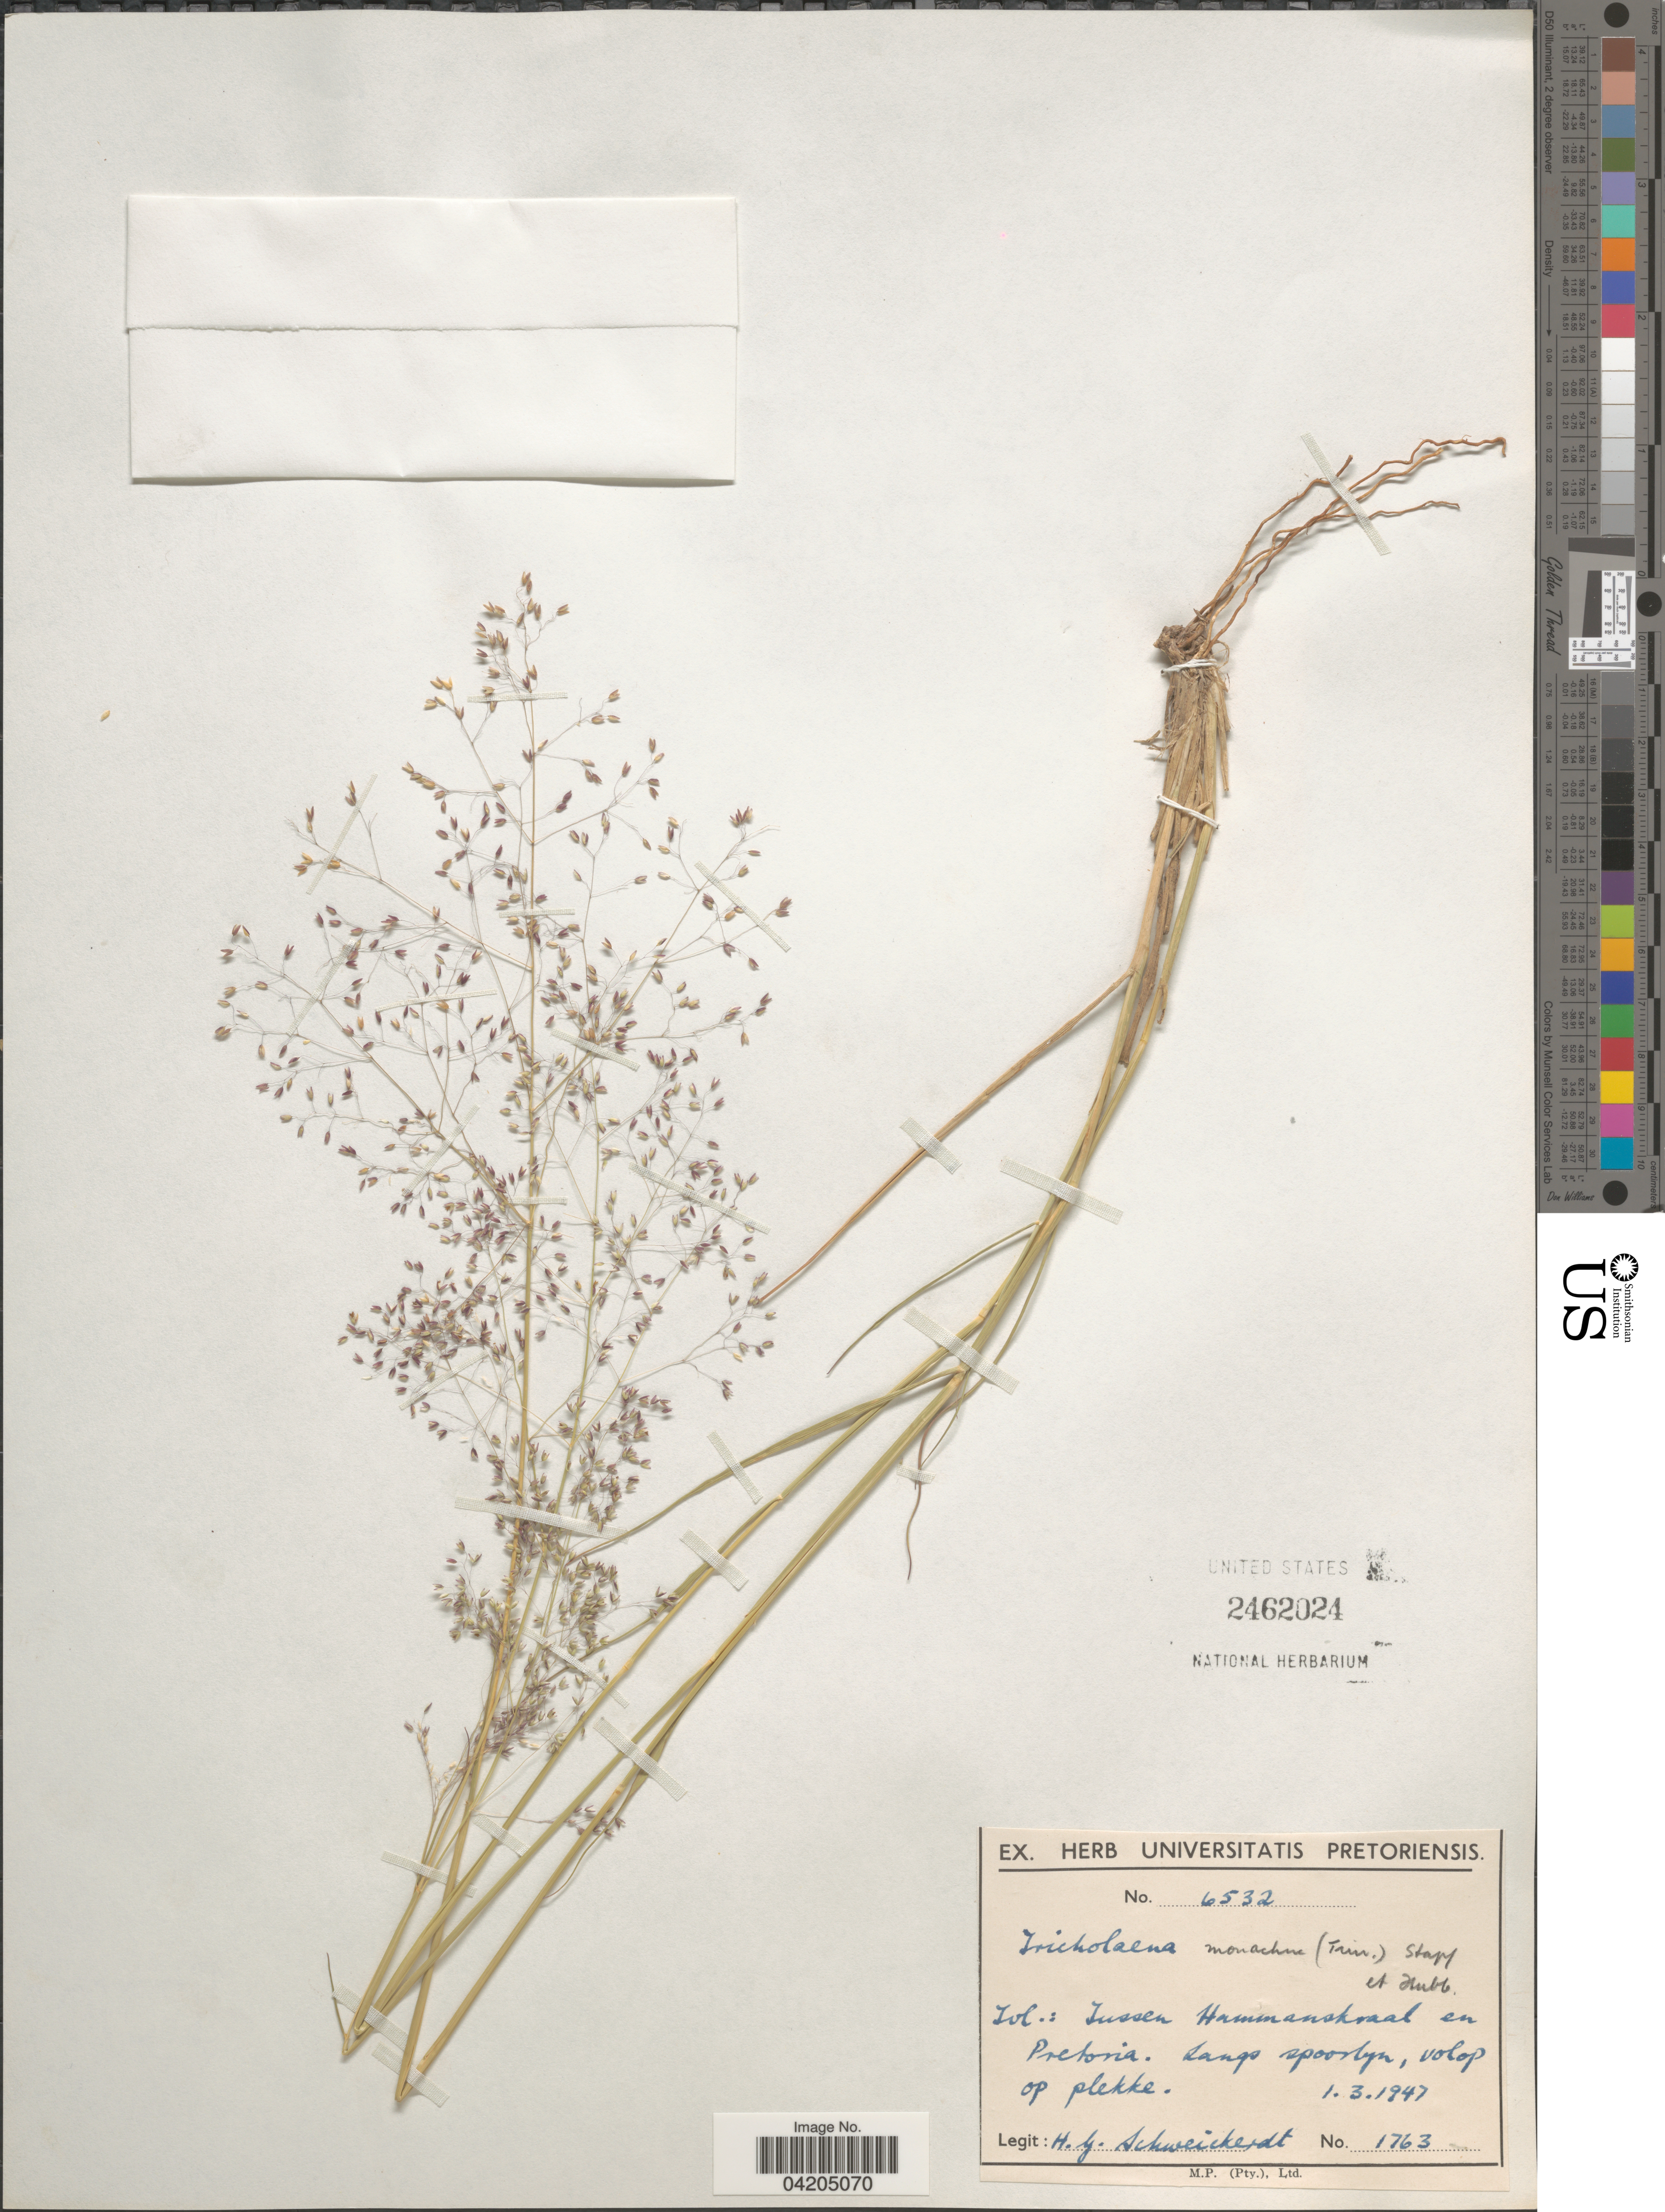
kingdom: Plantae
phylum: Tracheophyta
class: Liliopsida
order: Poales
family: Poaceae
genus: Tricholaena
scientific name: Tricholaena monachne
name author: (Trin.) Stapf & C.E. Hubb.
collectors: H. Schweickerdt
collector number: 1763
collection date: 1947-03-01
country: South Africa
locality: Tvl.: Tussen Hammanskraal en Pretoria. Langs spoorlyn, volop op plekke.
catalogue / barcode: US 2462024